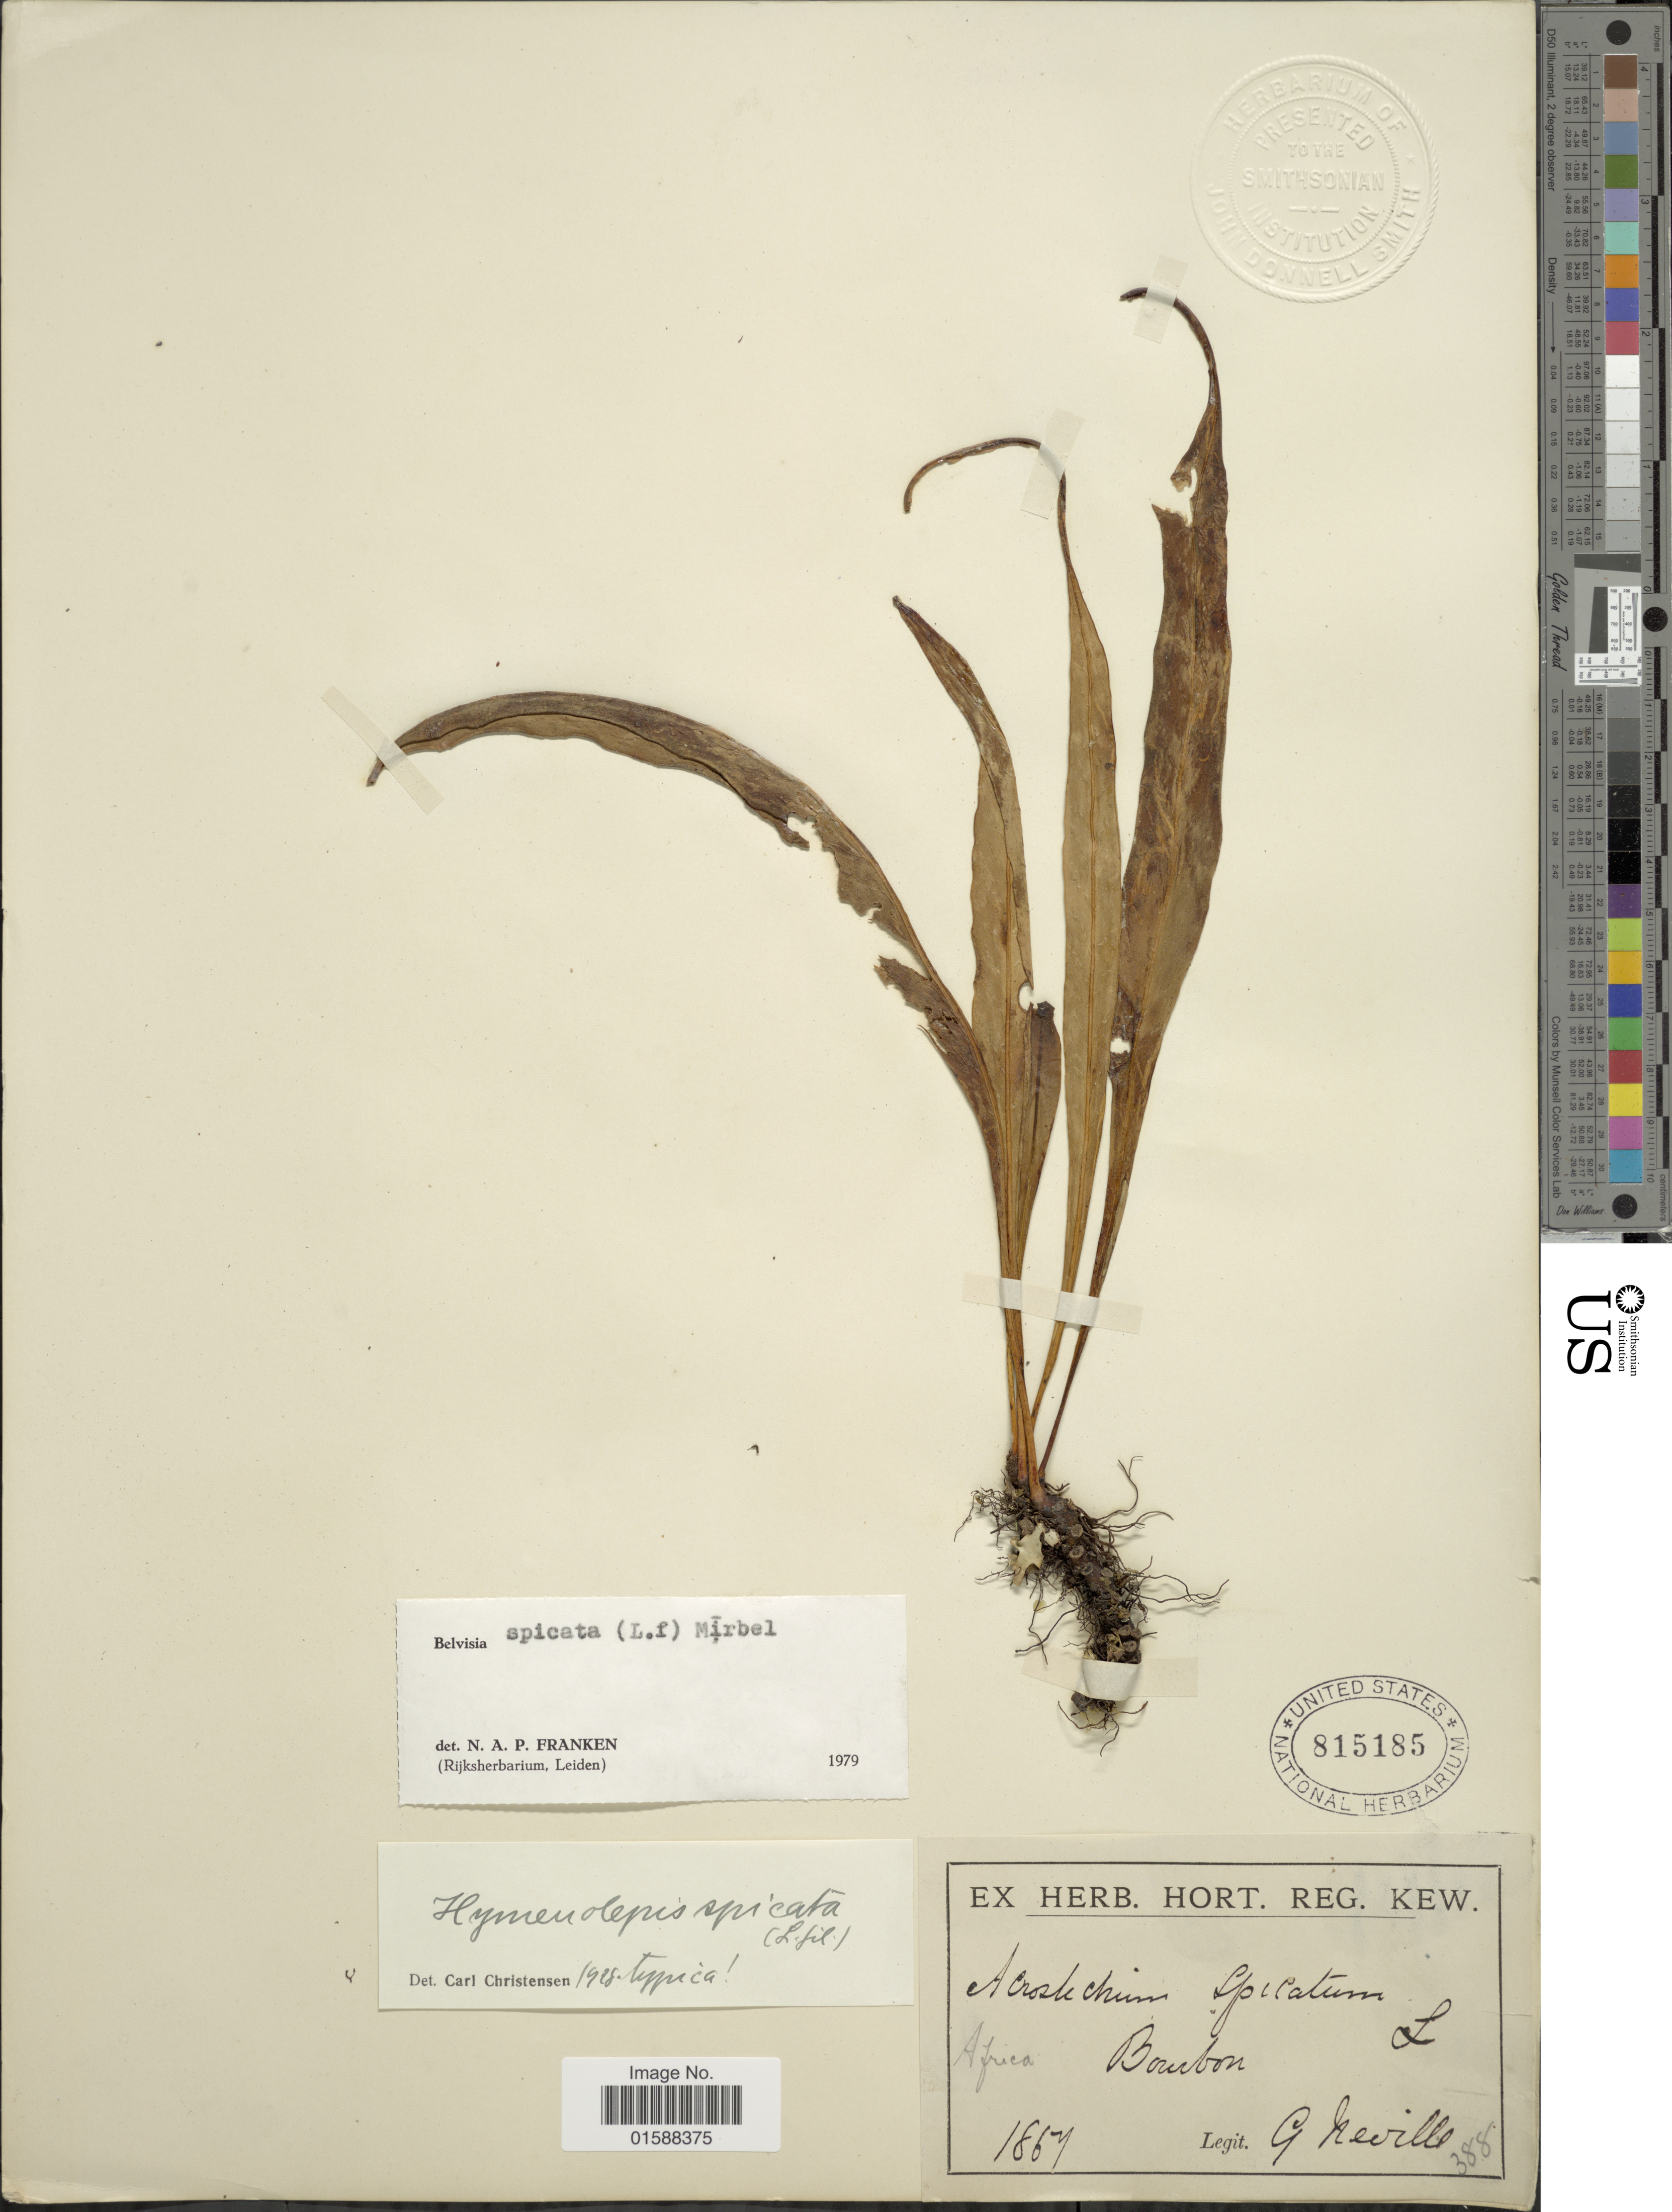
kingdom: Plantae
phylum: Tracheophyta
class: Polypodiopsida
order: Polypodiales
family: Polypodiaceae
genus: Lepisorus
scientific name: Lepisorus spicatus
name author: (L. f.) Li S. Wang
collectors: G. Neville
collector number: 388?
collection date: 1887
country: Reunion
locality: Afrika, Bourbon [interpreted]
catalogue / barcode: US 815185